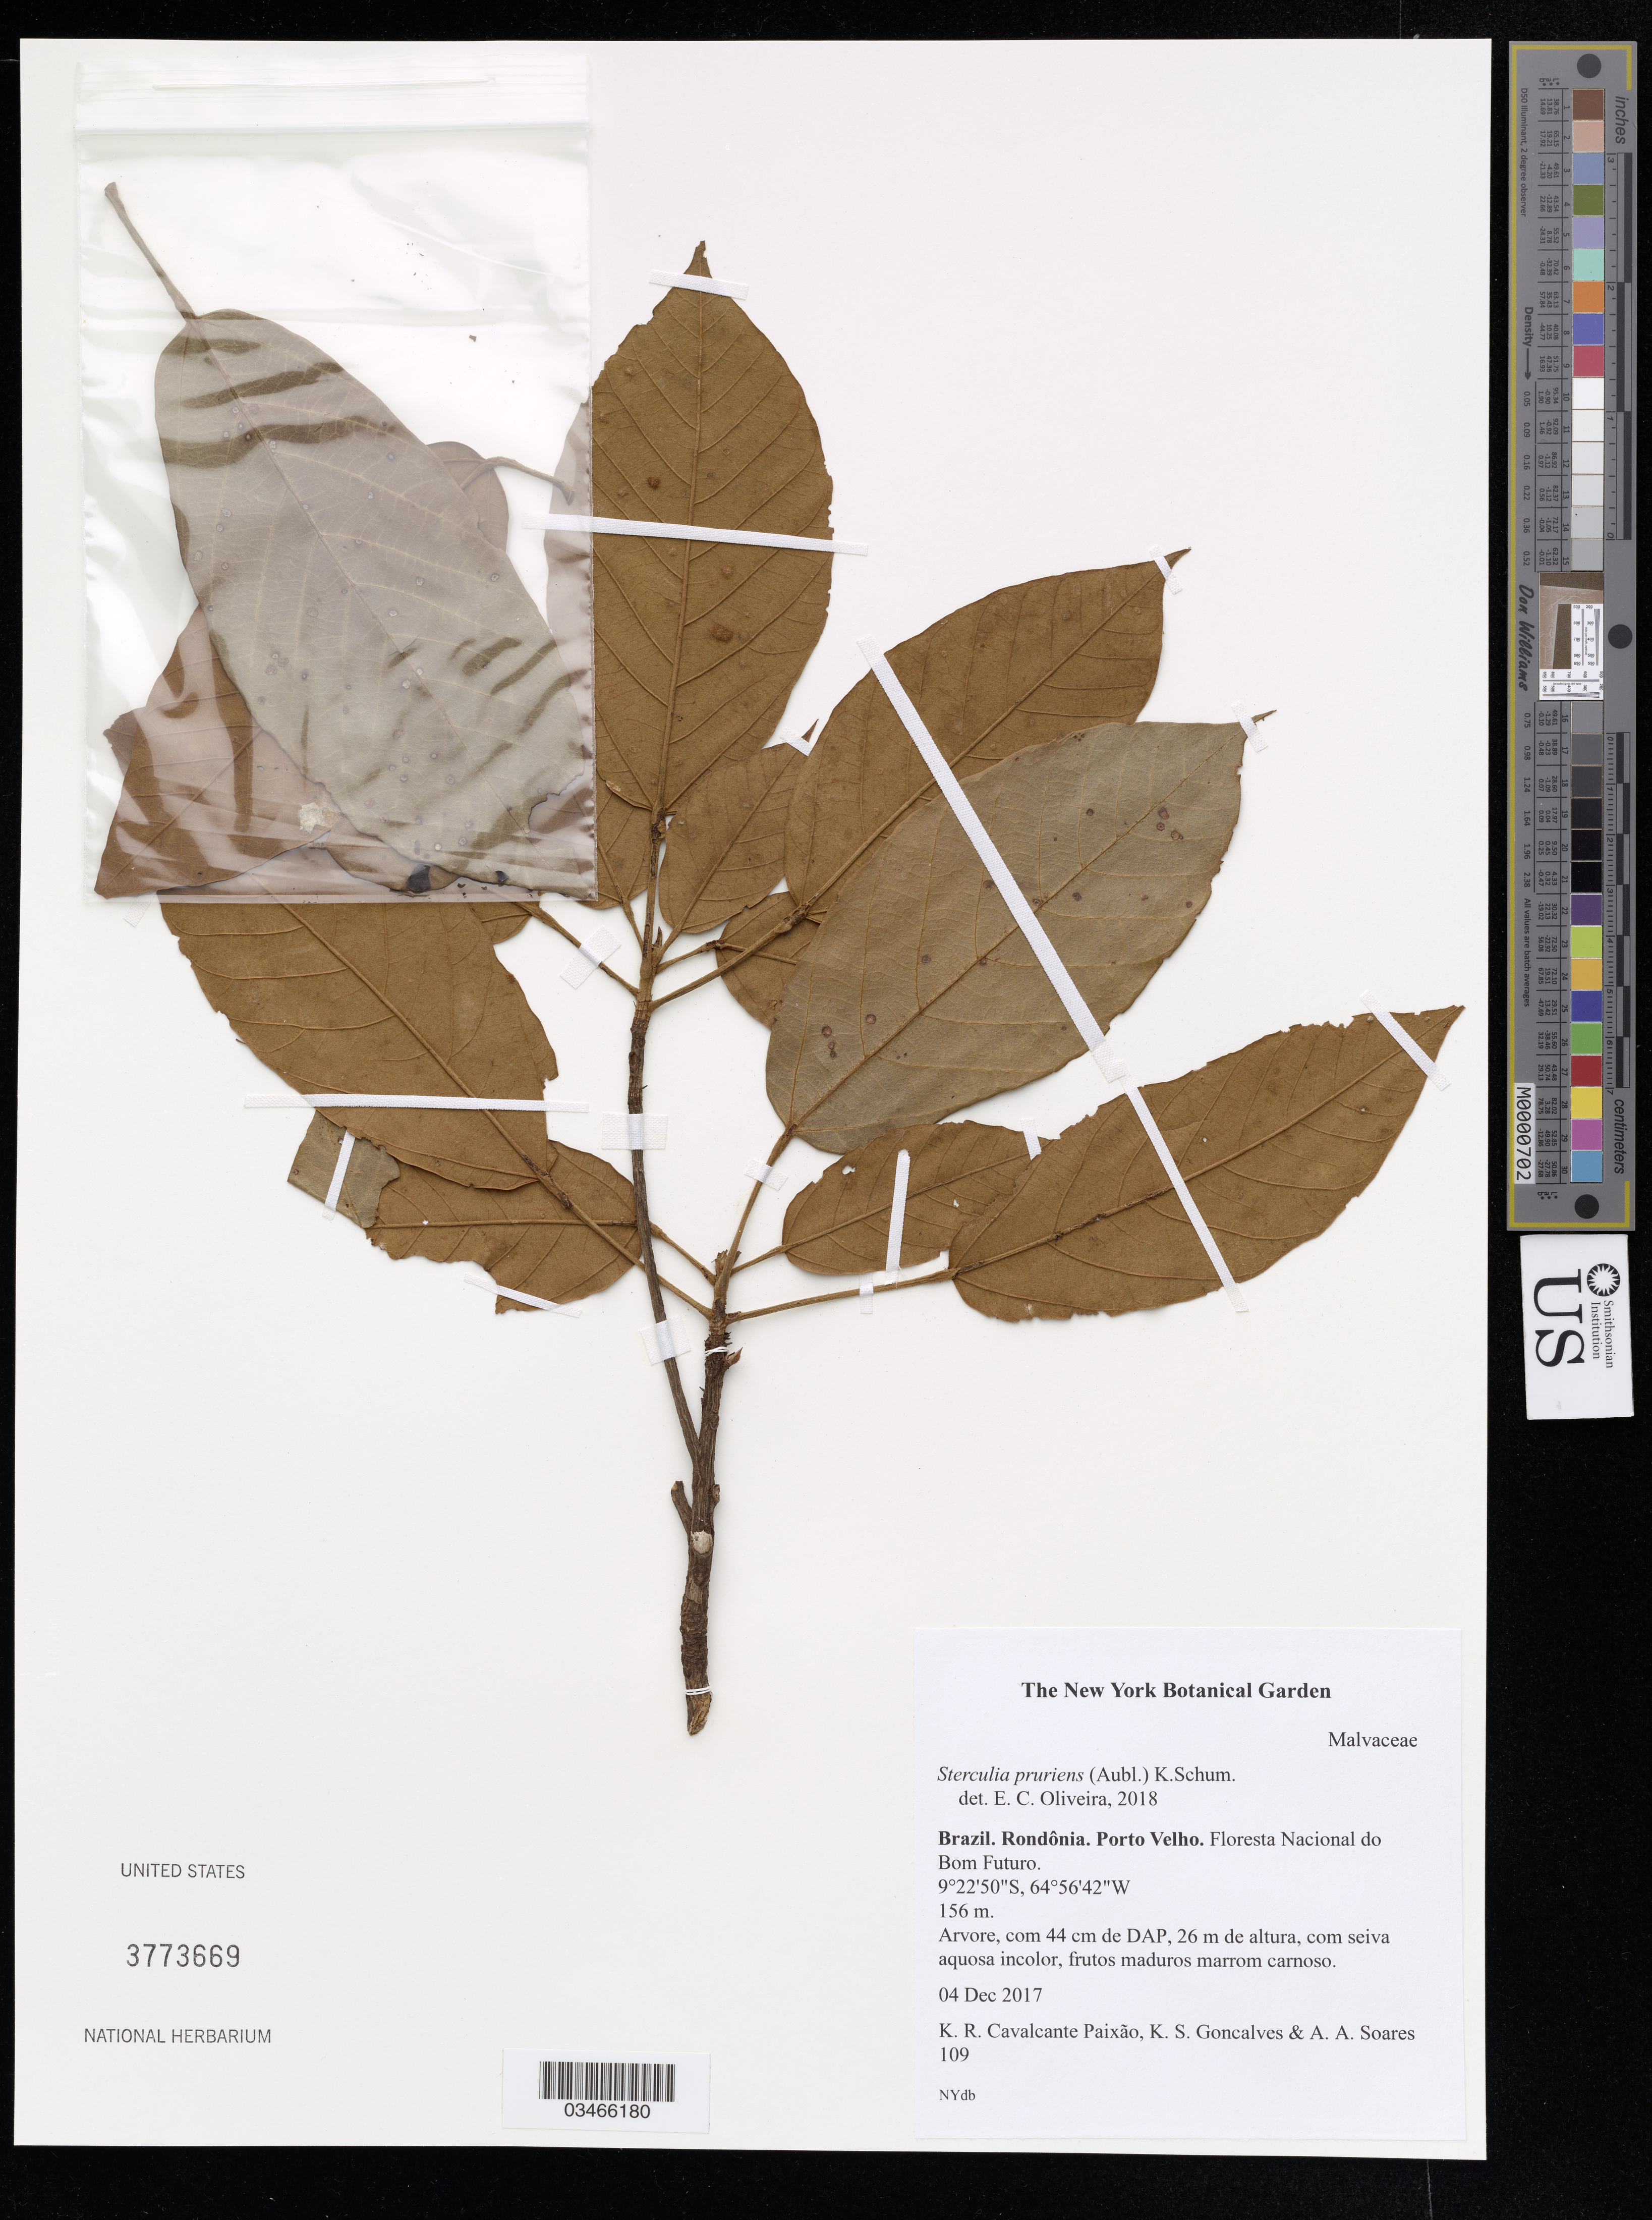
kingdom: Plantae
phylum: Tracheophyta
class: Magnoliopsida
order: Malvales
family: Malvaceae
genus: Sterculia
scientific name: Sterculia pruriens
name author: (Aubl.) K. Schum.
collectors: K. Paixão, K. Gonçalves & A. Soares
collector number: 109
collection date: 2017-12-01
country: Brazil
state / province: Rondônia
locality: Porto Velho. Floresta Nacional do Bom Futuro.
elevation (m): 156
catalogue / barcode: US 3773669